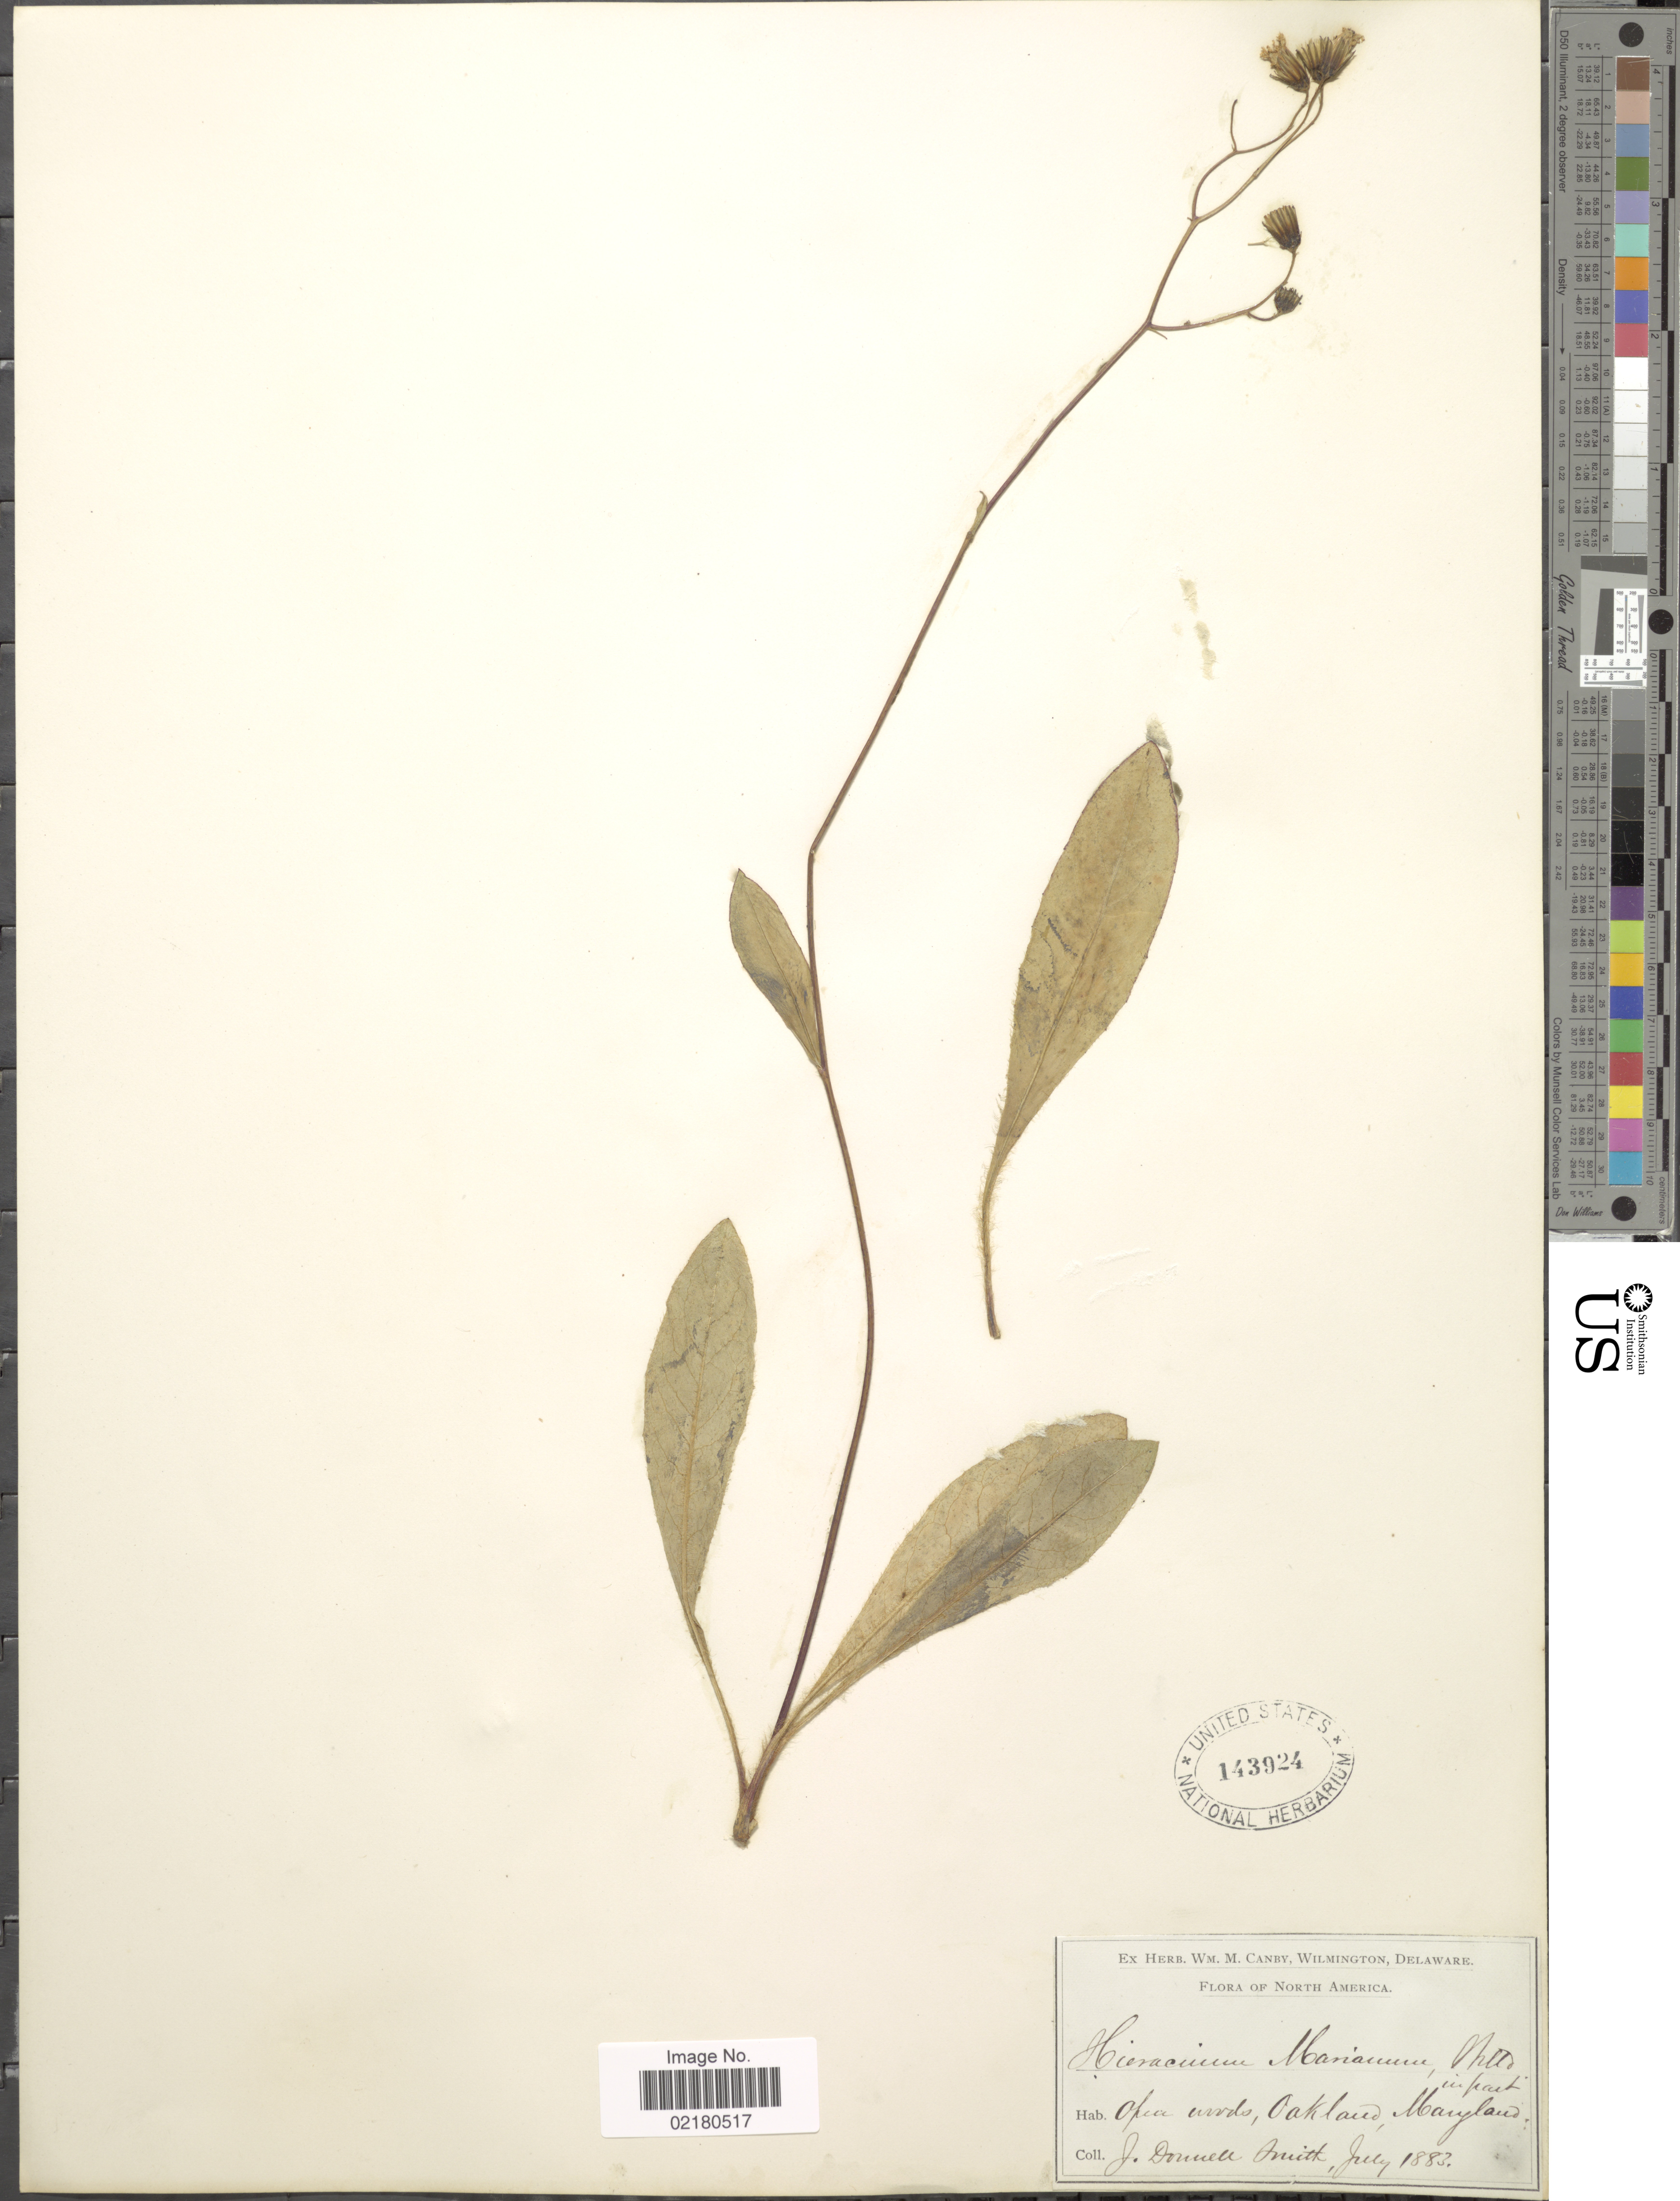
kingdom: Plantae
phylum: Tracheophyta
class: Magnoliopsida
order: Asterales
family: Asteraceae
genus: Hieracium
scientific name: Hieracium marianum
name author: Willd.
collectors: J. Donnell Smith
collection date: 1883-07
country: United States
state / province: Maryland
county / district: Garrett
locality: Open woods, Oakland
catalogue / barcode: US 143924